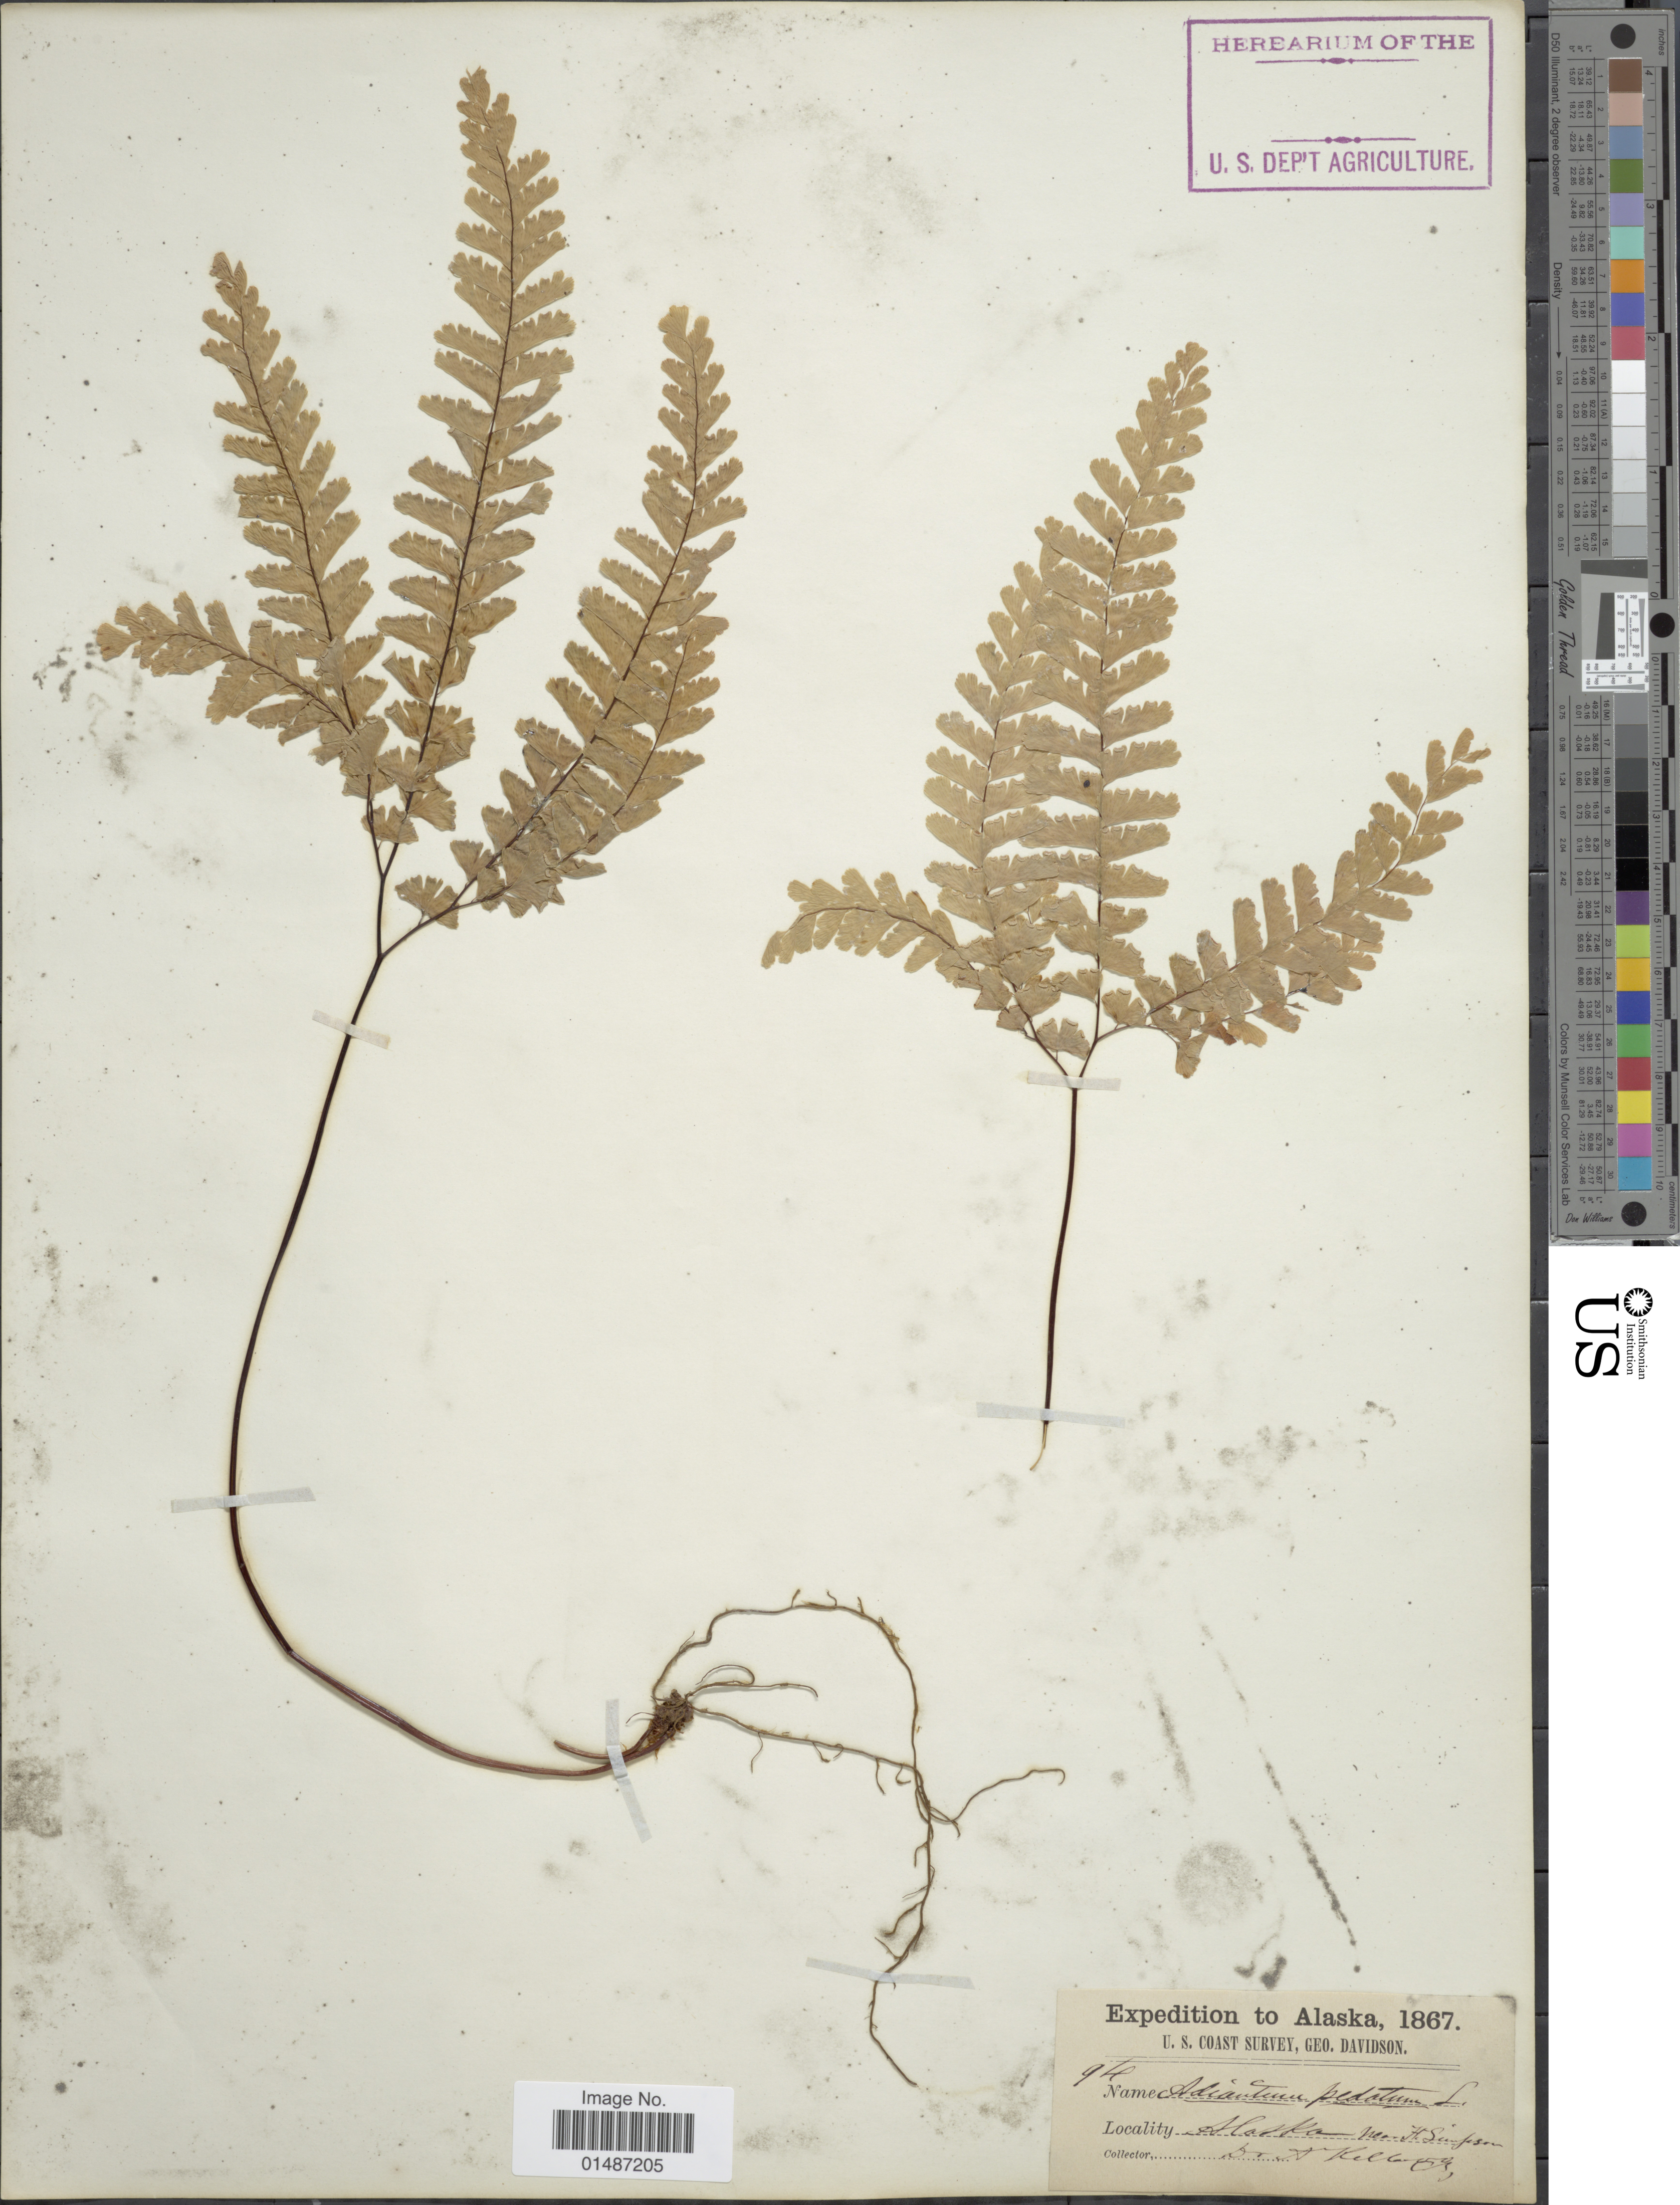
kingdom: Plantae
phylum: Tracheophyta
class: Polypodiopsida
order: Polypodiales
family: Pteridaceae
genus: Adiantum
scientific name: Adiantum pedatum subsp. aleuticum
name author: (Rupr.) Calder & Roy L. Taylor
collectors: A. Kellogg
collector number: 94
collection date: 1867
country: United States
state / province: Alaska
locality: Near H. Simpson.